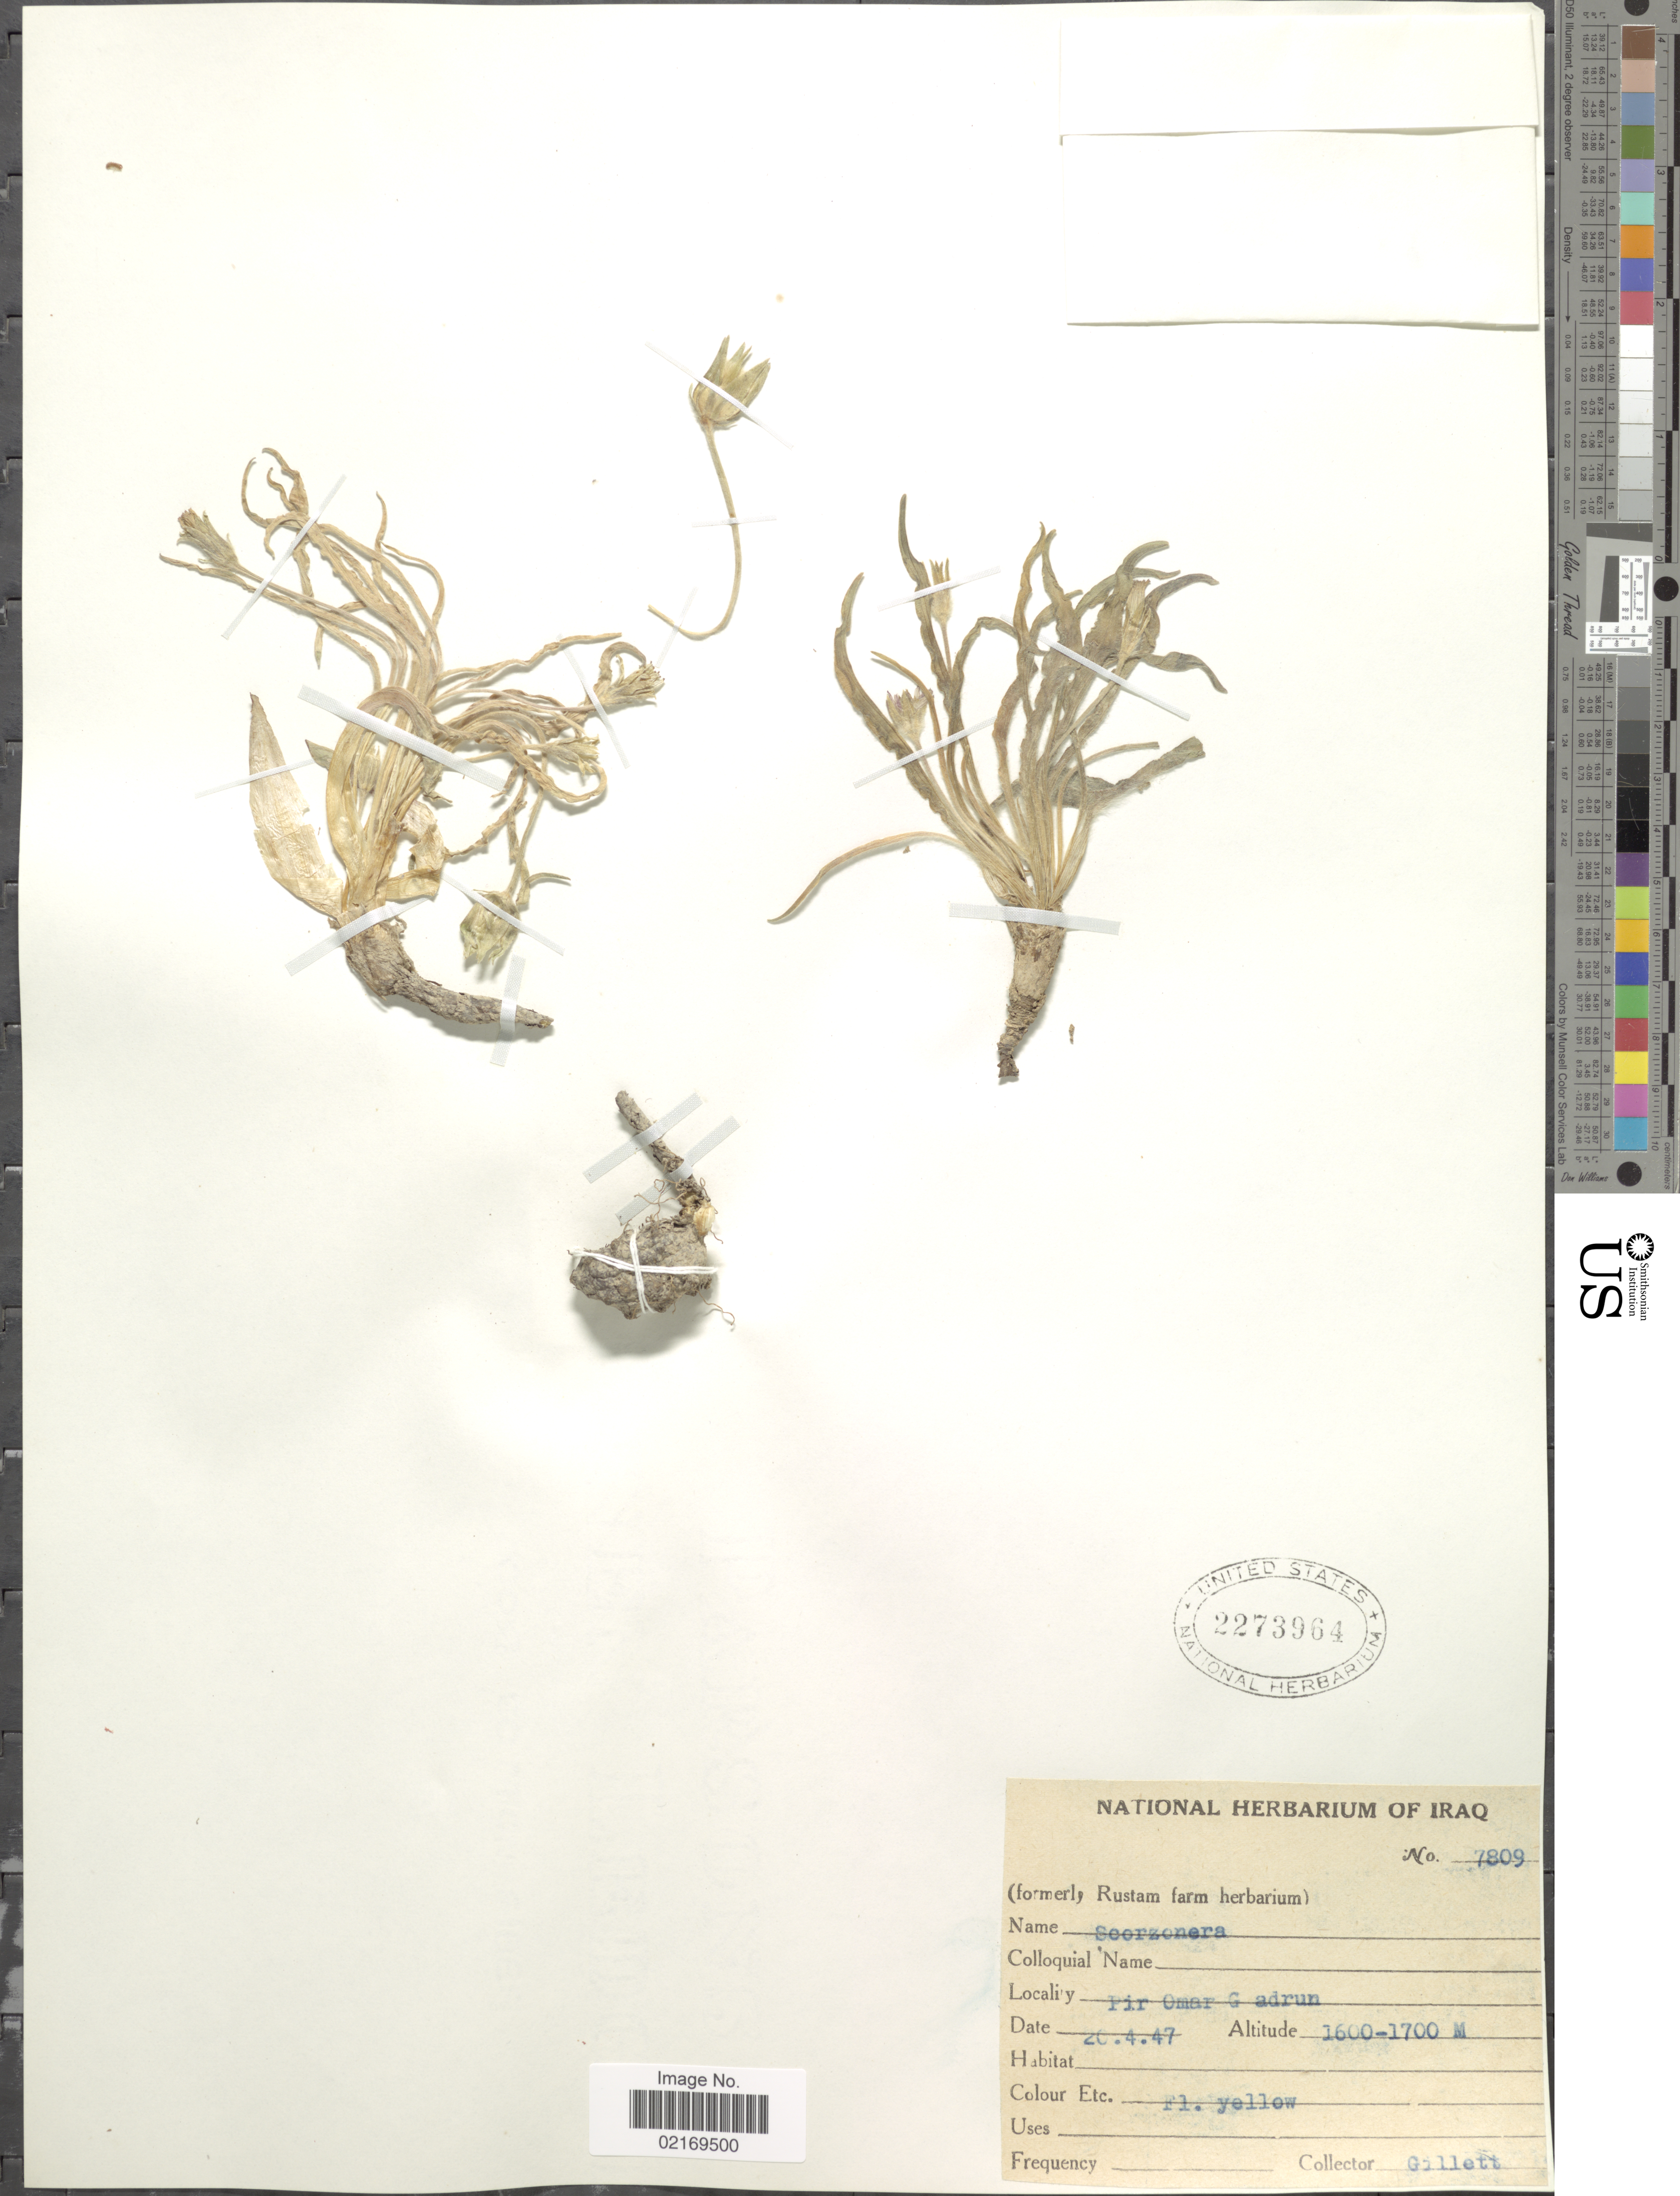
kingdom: Plantae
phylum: Tracheophyta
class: Magnoliopsida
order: Asterales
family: Asteraceae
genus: Scorzonera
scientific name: Scorzonera sp.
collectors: Gillett, --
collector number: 7809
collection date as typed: Transcribed d/m/y: 20/4/47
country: Iraq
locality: Pir Omar Gadrun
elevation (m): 1600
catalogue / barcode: US 2273964